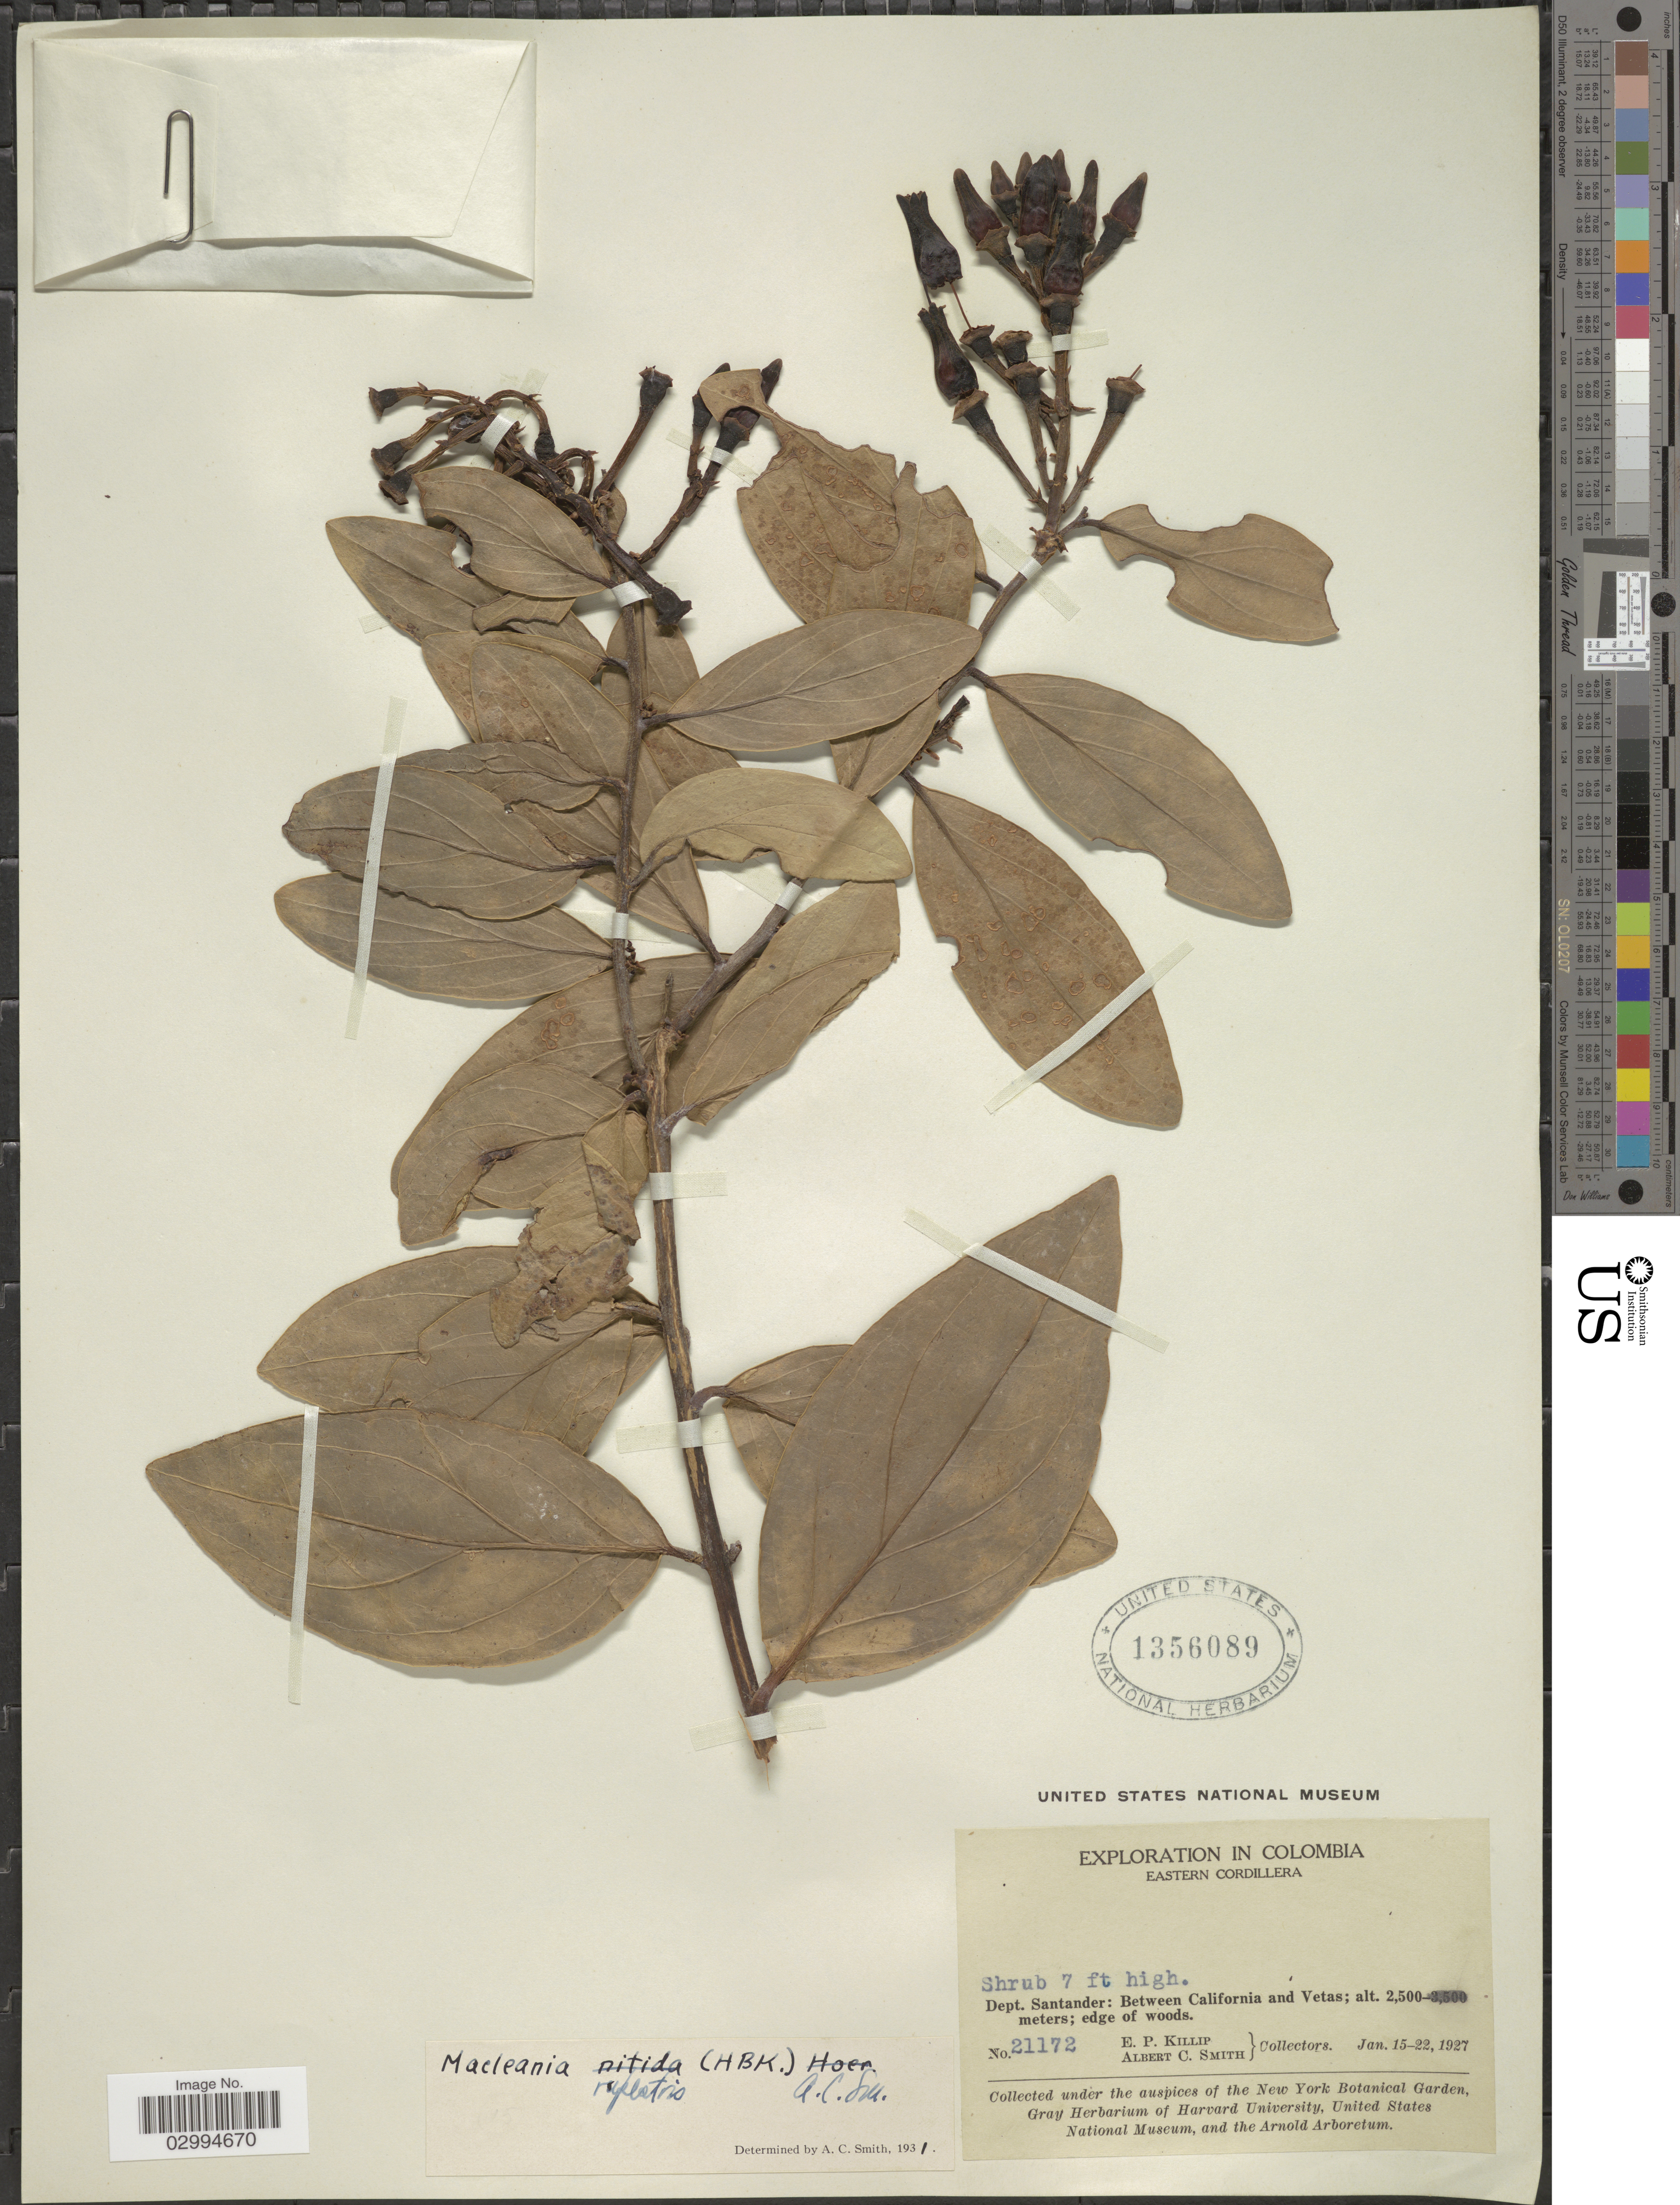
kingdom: Plantae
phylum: Tracheophyta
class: Magnoliopsida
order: Ericales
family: Ericaceae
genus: Macleania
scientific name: Macleania rupestris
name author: (Kunth) A.C. Sm.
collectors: E. P. Killip & A. C. Smith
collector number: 21172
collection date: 1927-01-15/1927-01-22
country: Colombia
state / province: Santander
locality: Eastern Cordillera. Dept. Santander: Between California and Vetas.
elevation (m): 2500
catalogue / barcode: US 1356089